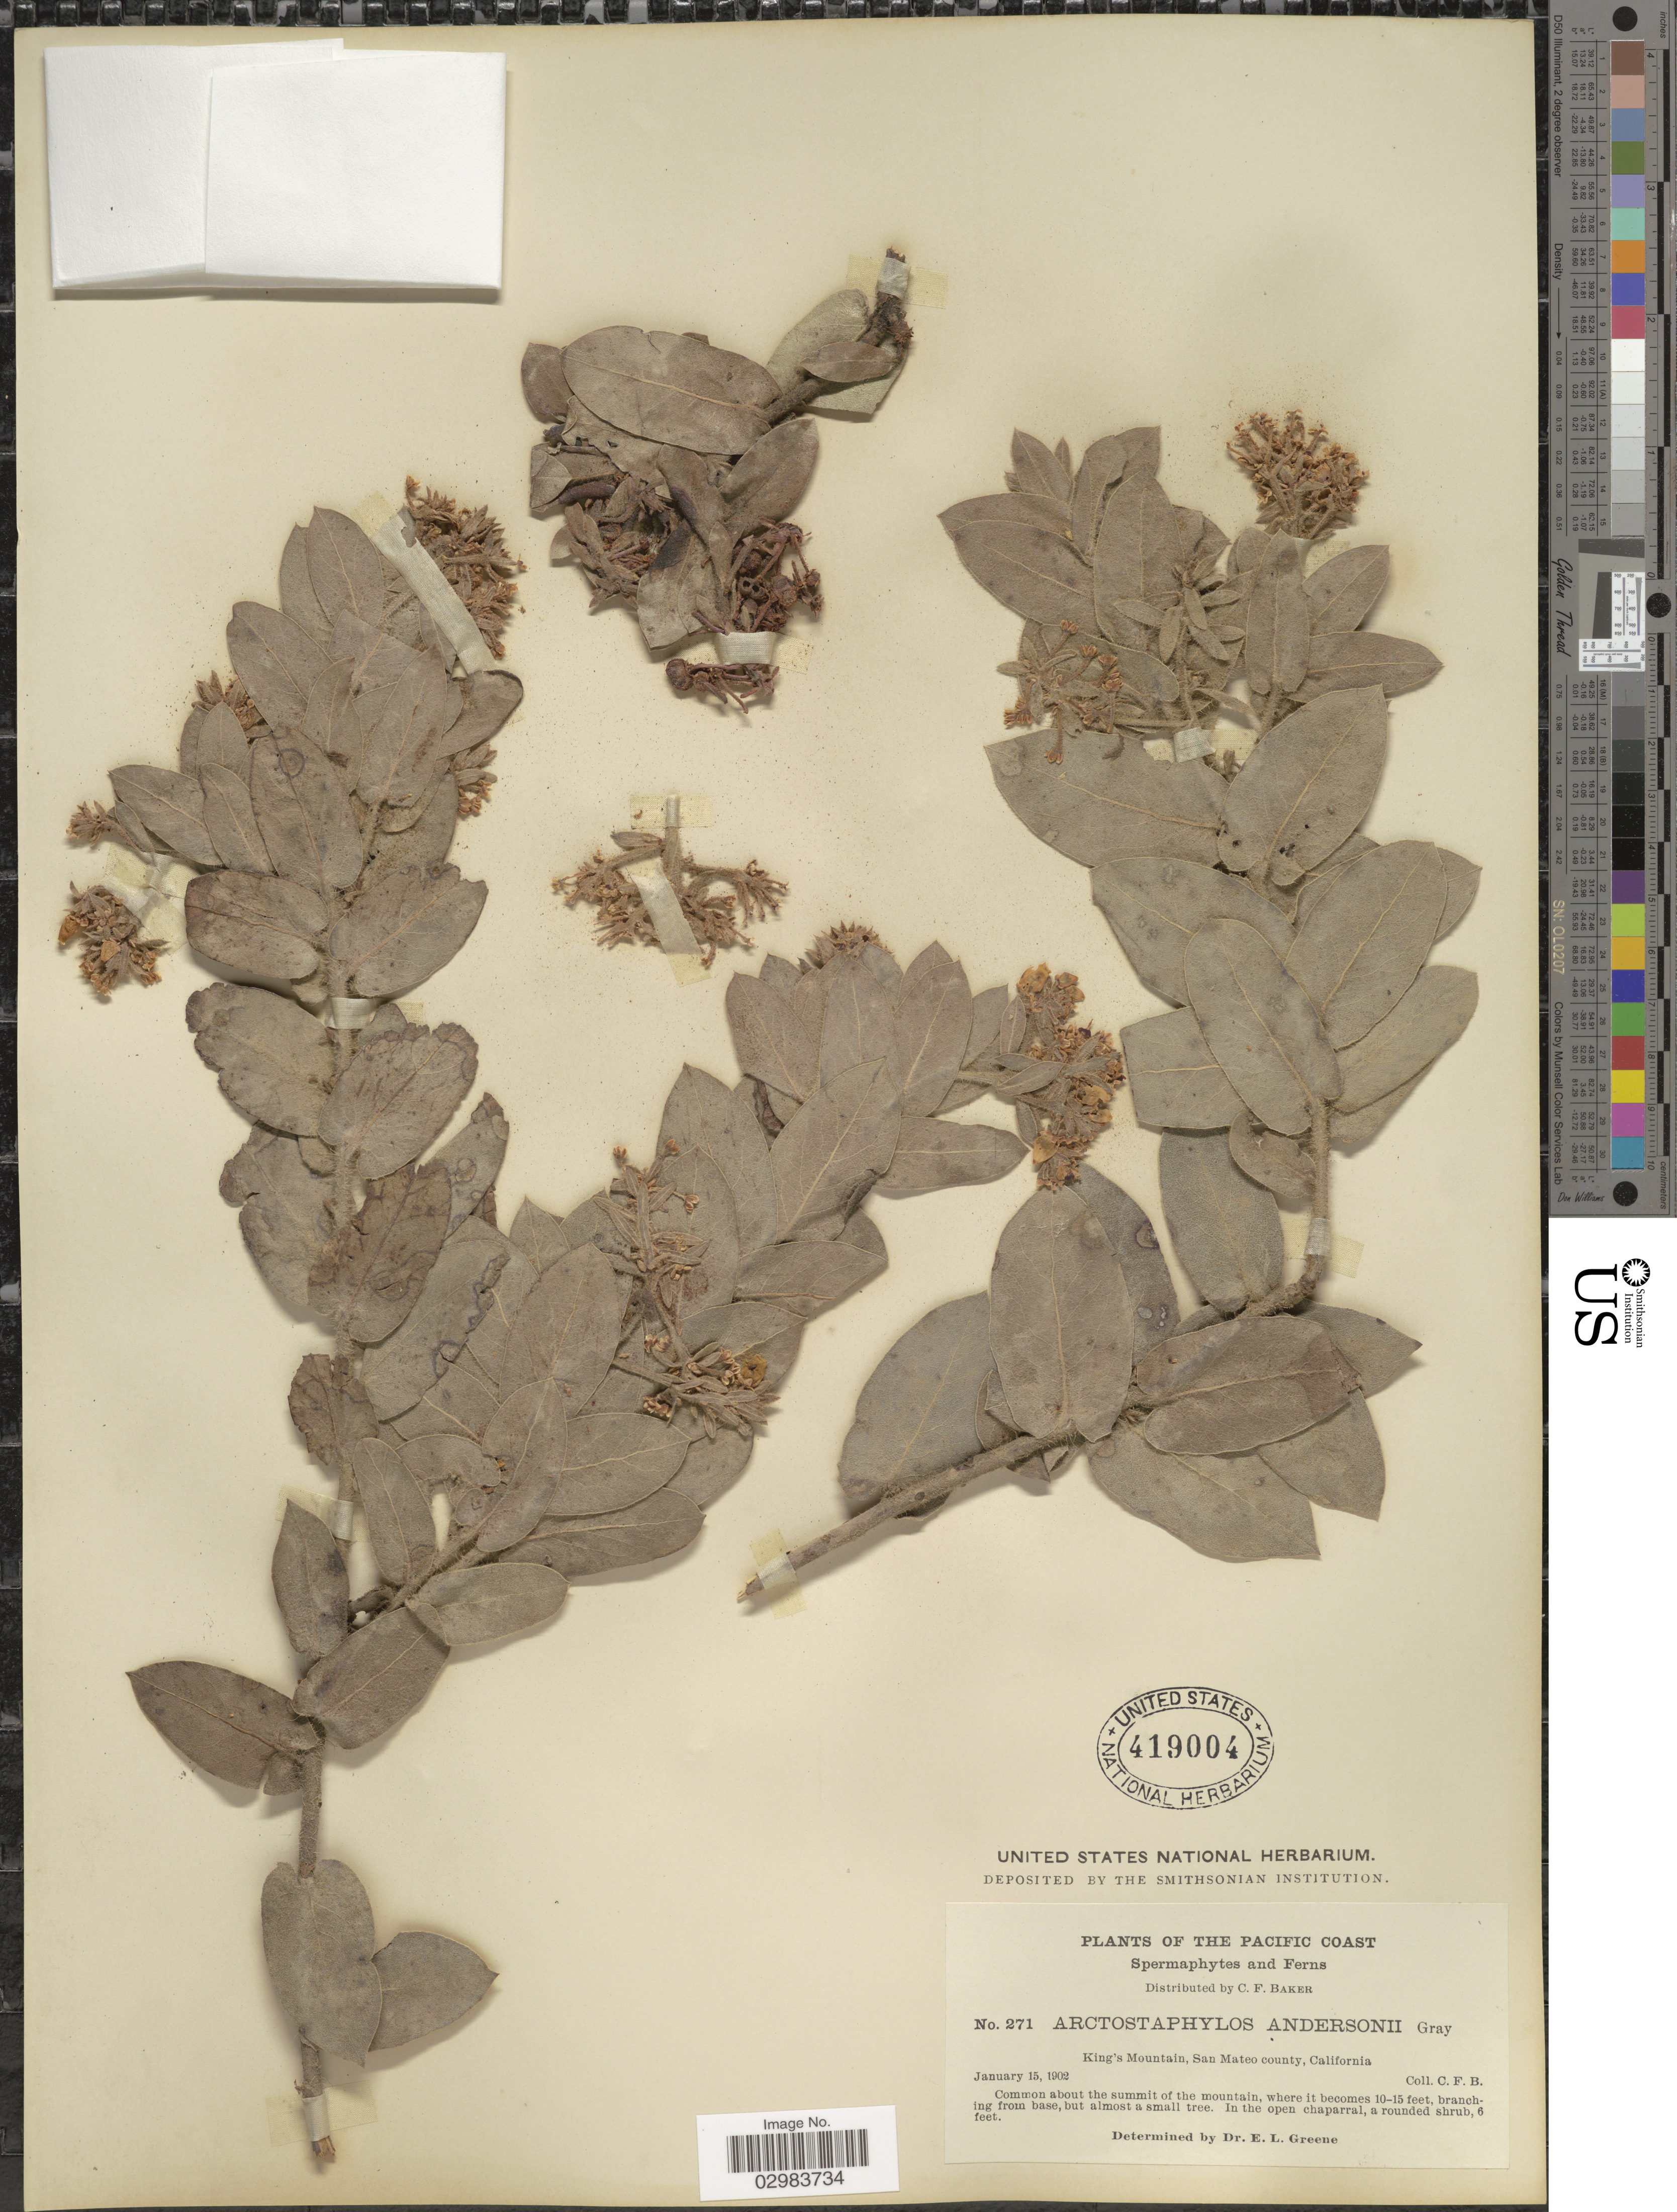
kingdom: Plantae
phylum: Tracheophyta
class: Magnoliopsida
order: Ericales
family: Ericaceae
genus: Arctostaphylos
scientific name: Arctostaphylos andersonii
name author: A. Gray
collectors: C. F. Baker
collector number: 271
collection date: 1902-01-15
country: United States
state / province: California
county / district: San Mateo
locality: The Pacific Coast. King's Mountain, San Mateo county.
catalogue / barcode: US 419004